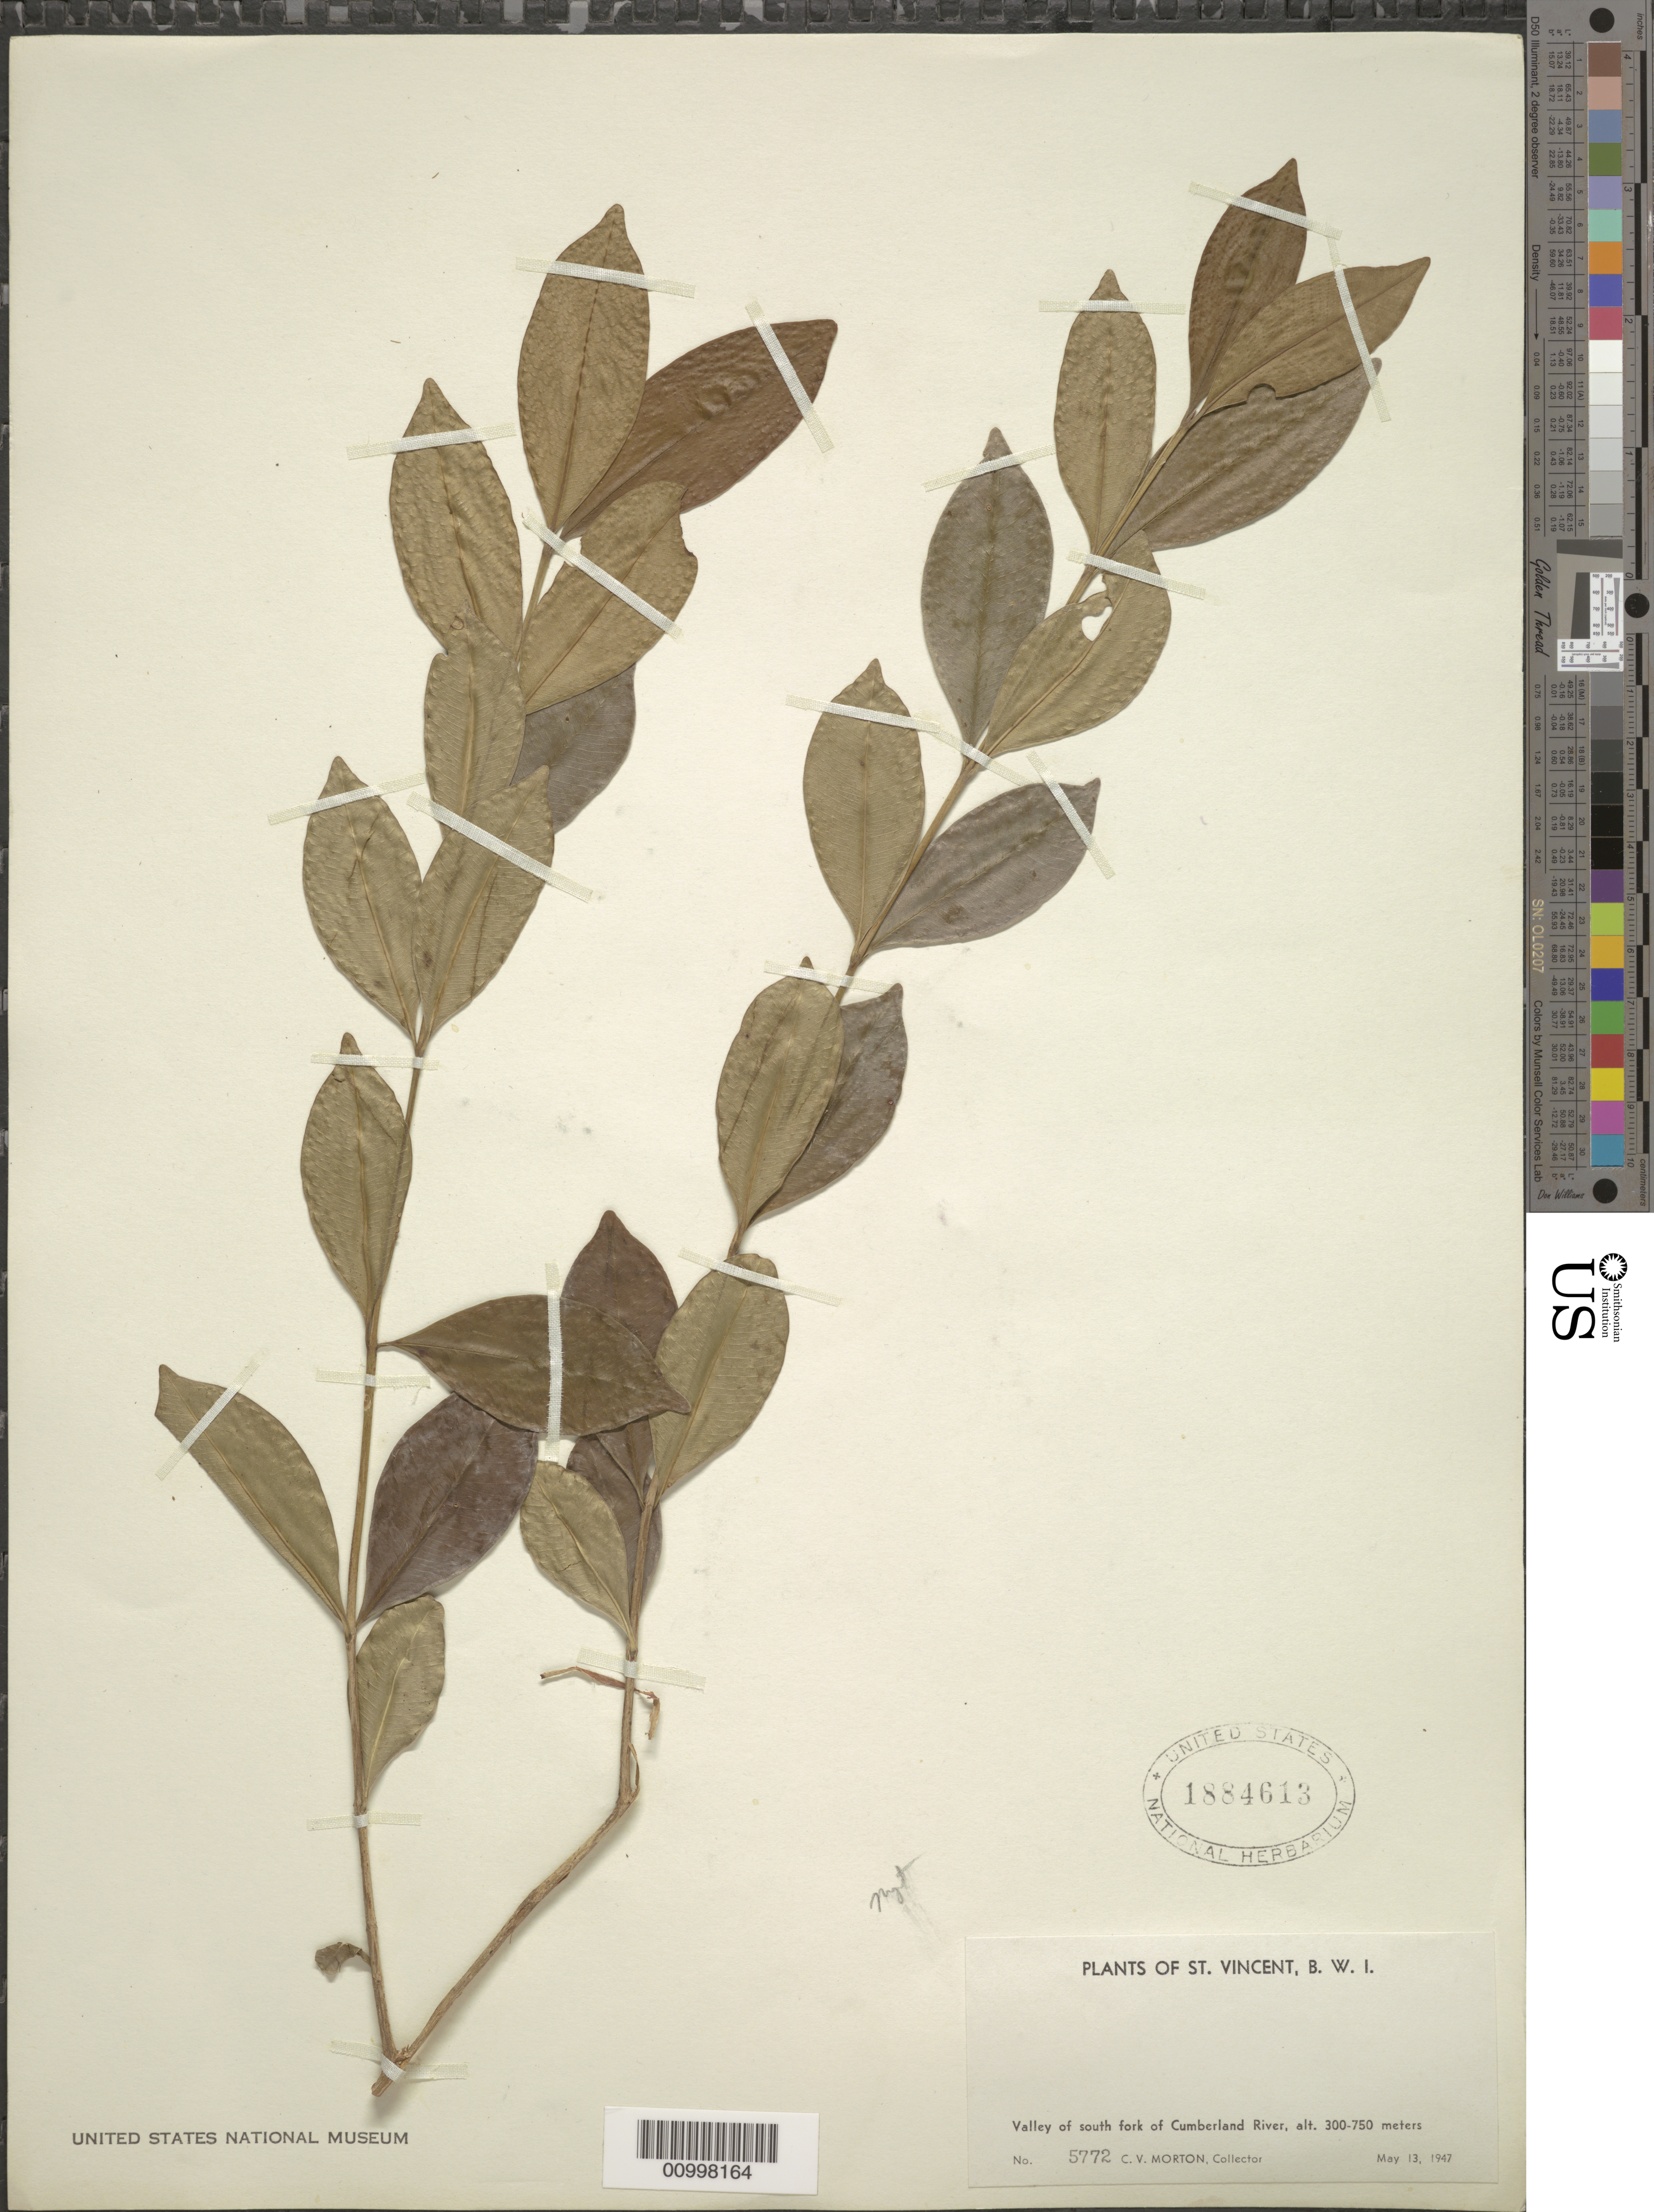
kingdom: Plantae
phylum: Tracheophyta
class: Magnoliopsida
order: Myrtales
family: Myrtaceae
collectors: C. V. Morton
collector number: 5772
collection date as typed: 13 May 1947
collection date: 1947-05-13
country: St. Vincent - Grenadines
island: St. Vincent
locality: Valley of south fork of Cumberland River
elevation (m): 300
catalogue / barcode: US 1884613